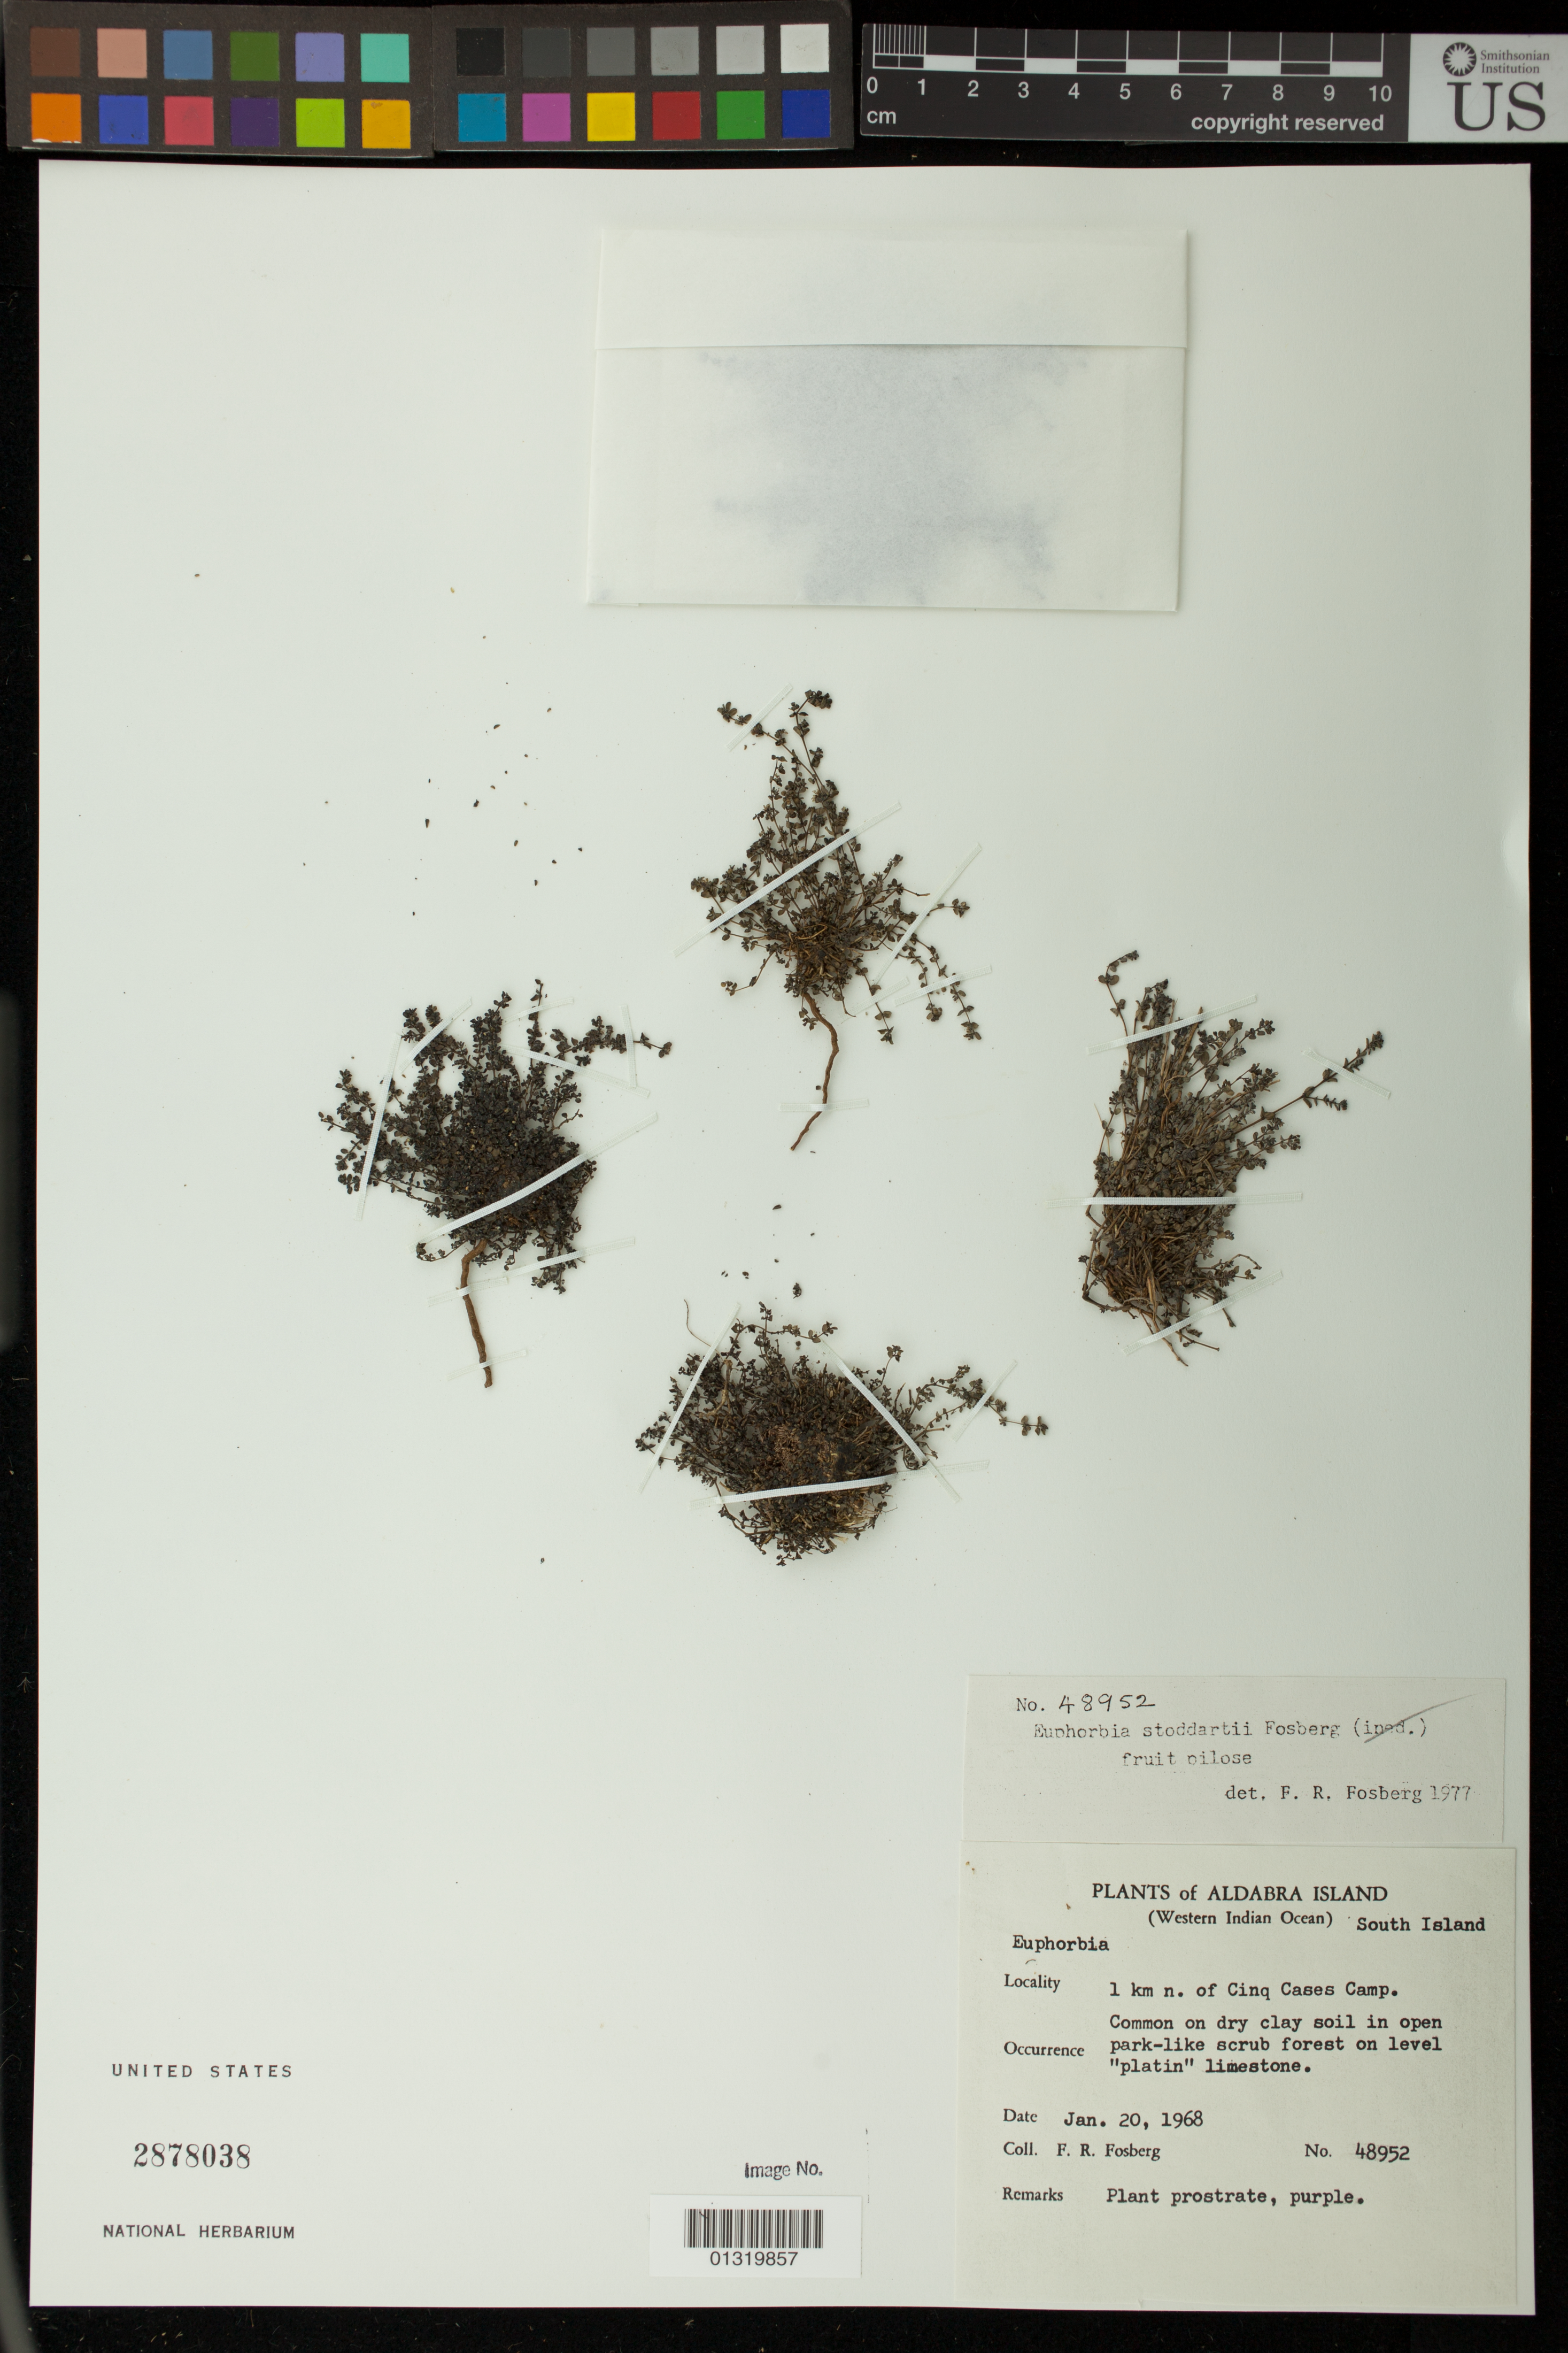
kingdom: Plantae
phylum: Tracheophyta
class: Magnoliopsida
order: Malpighiales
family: Euphorbiaceae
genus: Euphorbia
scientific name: Euphorbia stoddartii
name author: Fosberg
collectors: F. R. Fosberg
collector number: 48952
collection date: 1968-01-20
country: Seychelles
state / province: Outer Islands District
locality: Aldabra Island; South Island; 1 km n. of Cinq Cases Camp.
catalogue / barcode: US 2878038